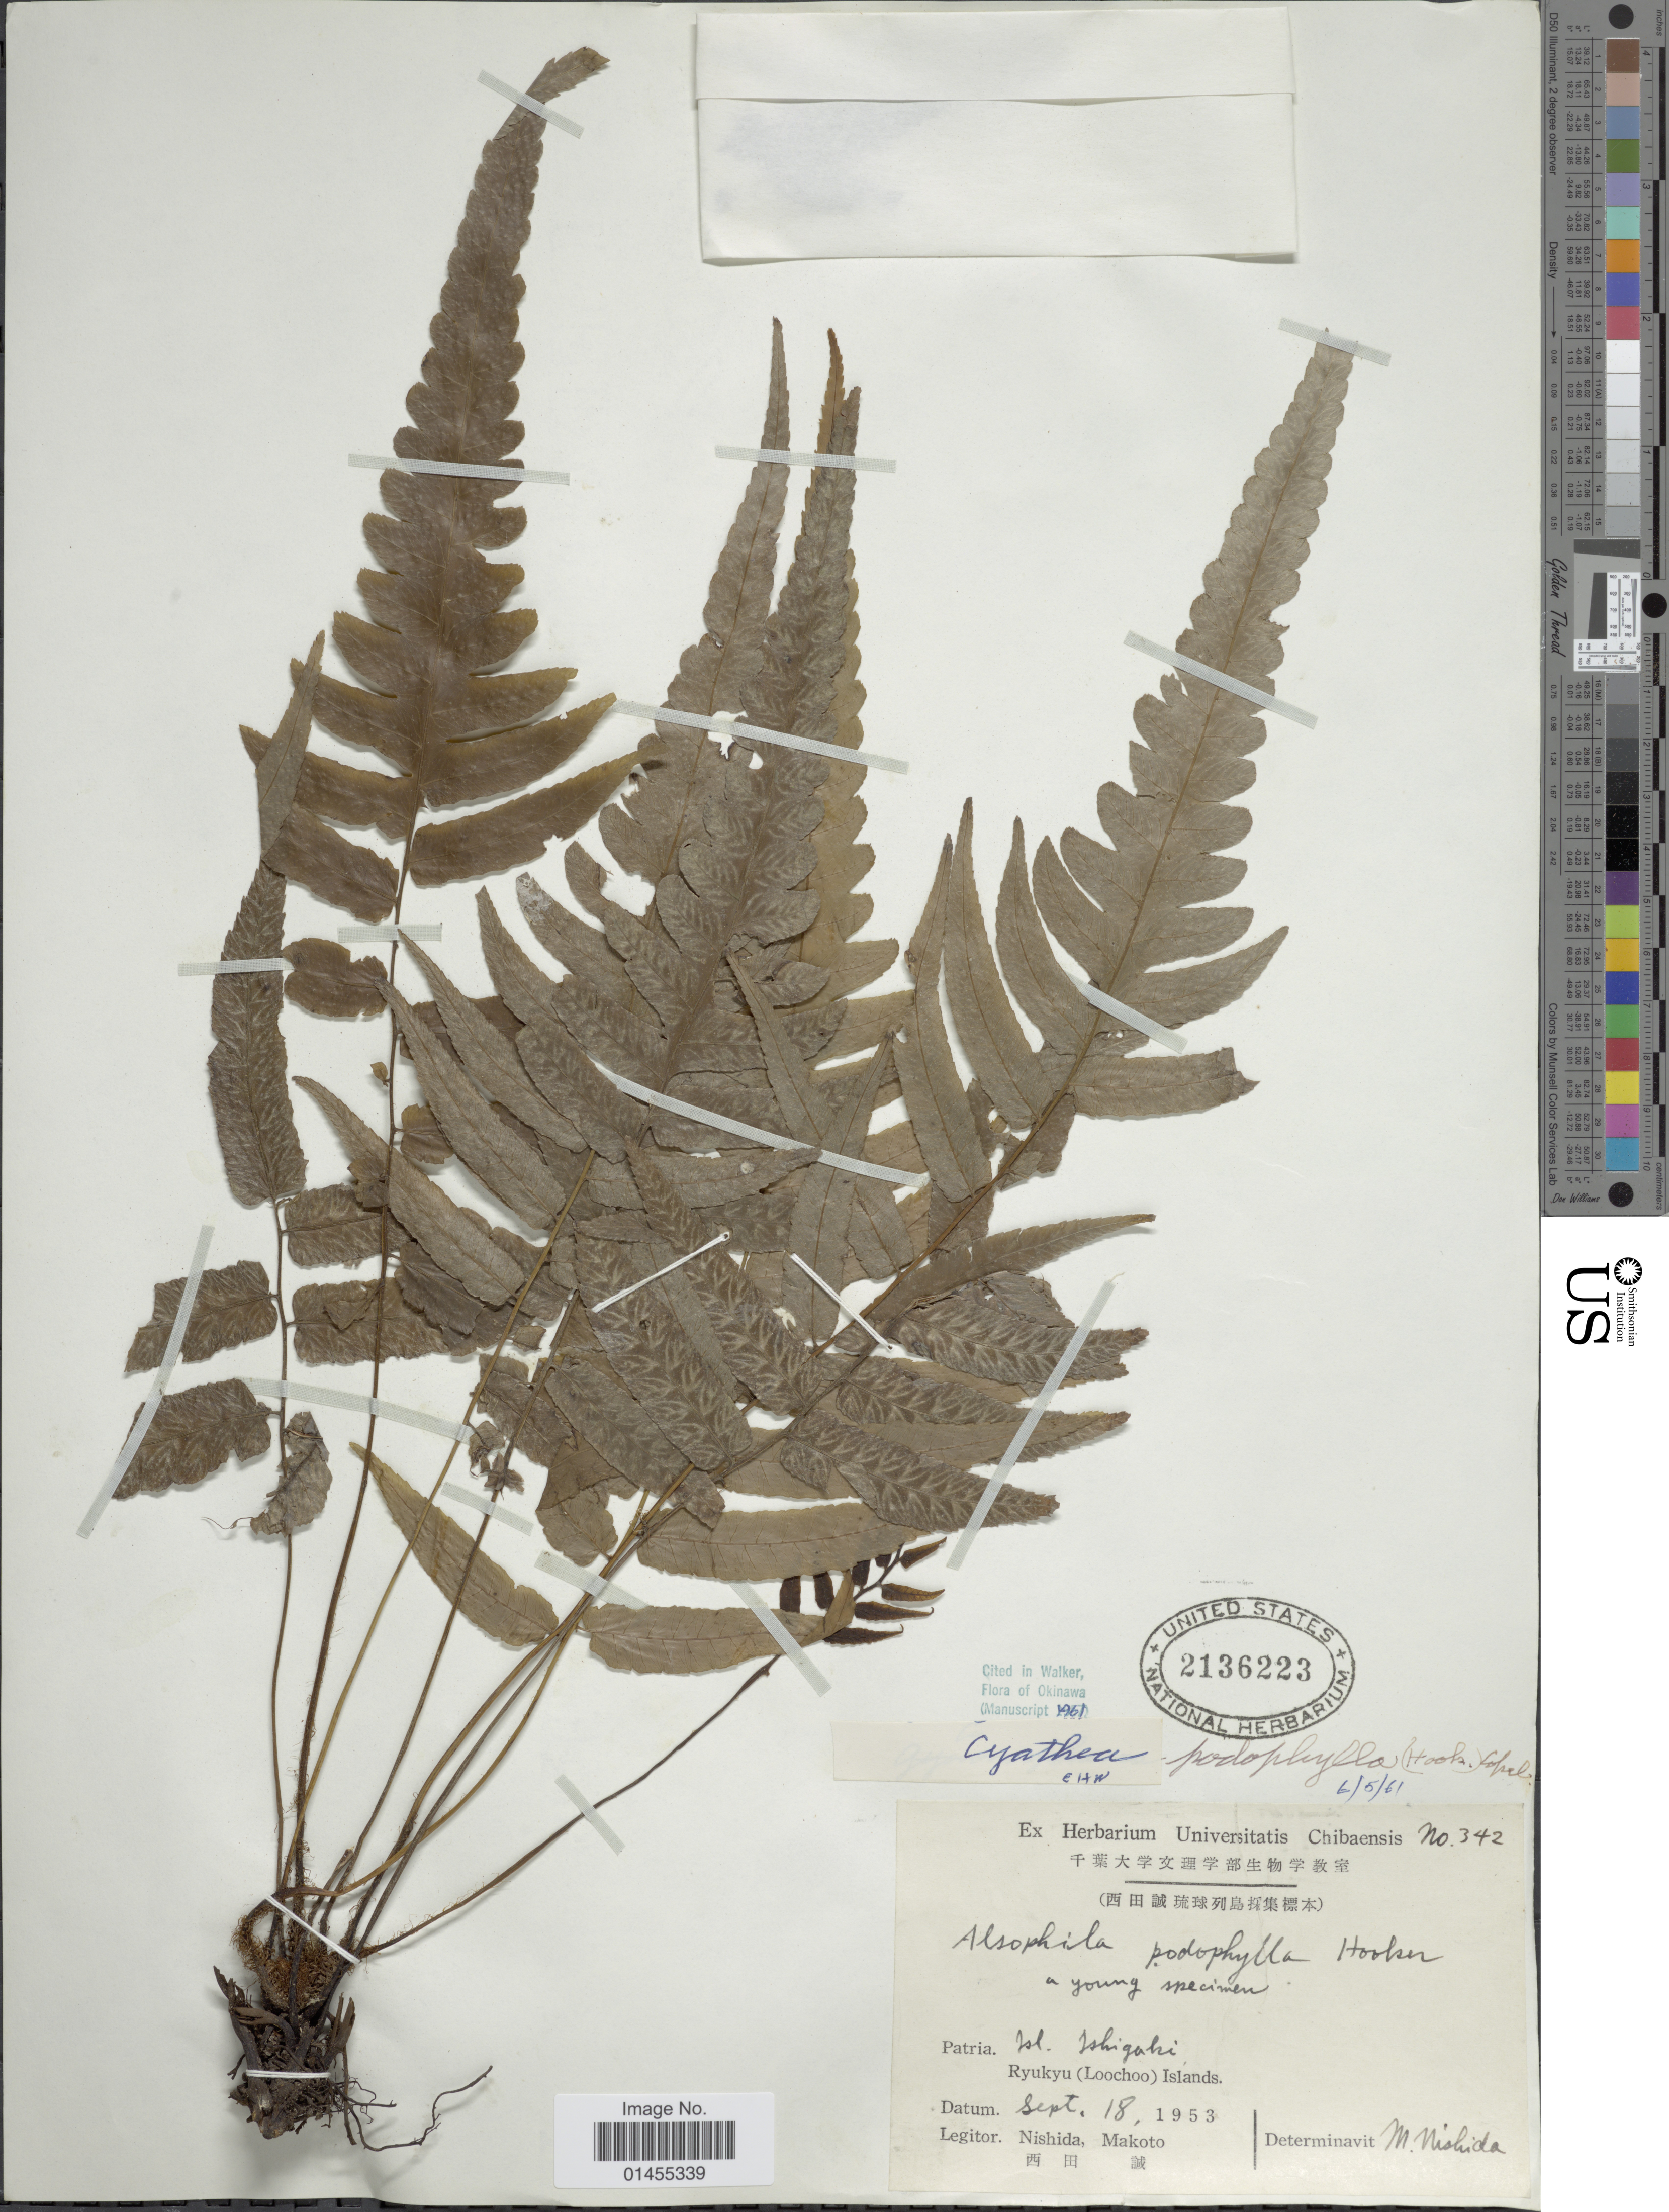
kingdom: Plantae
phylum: Tracheophyta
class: Polypodiopsida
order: Cyatheales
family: Cyatheaceae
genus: Alsophila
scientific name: Alsophila podophylla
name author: Hook.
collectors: N. Makoto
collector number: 342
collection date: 1953-09-18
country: Japan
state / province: Okinawa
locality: Isl. ishigaki, Ryukyu (Loochoo) Islands.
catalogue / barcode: US 2136223